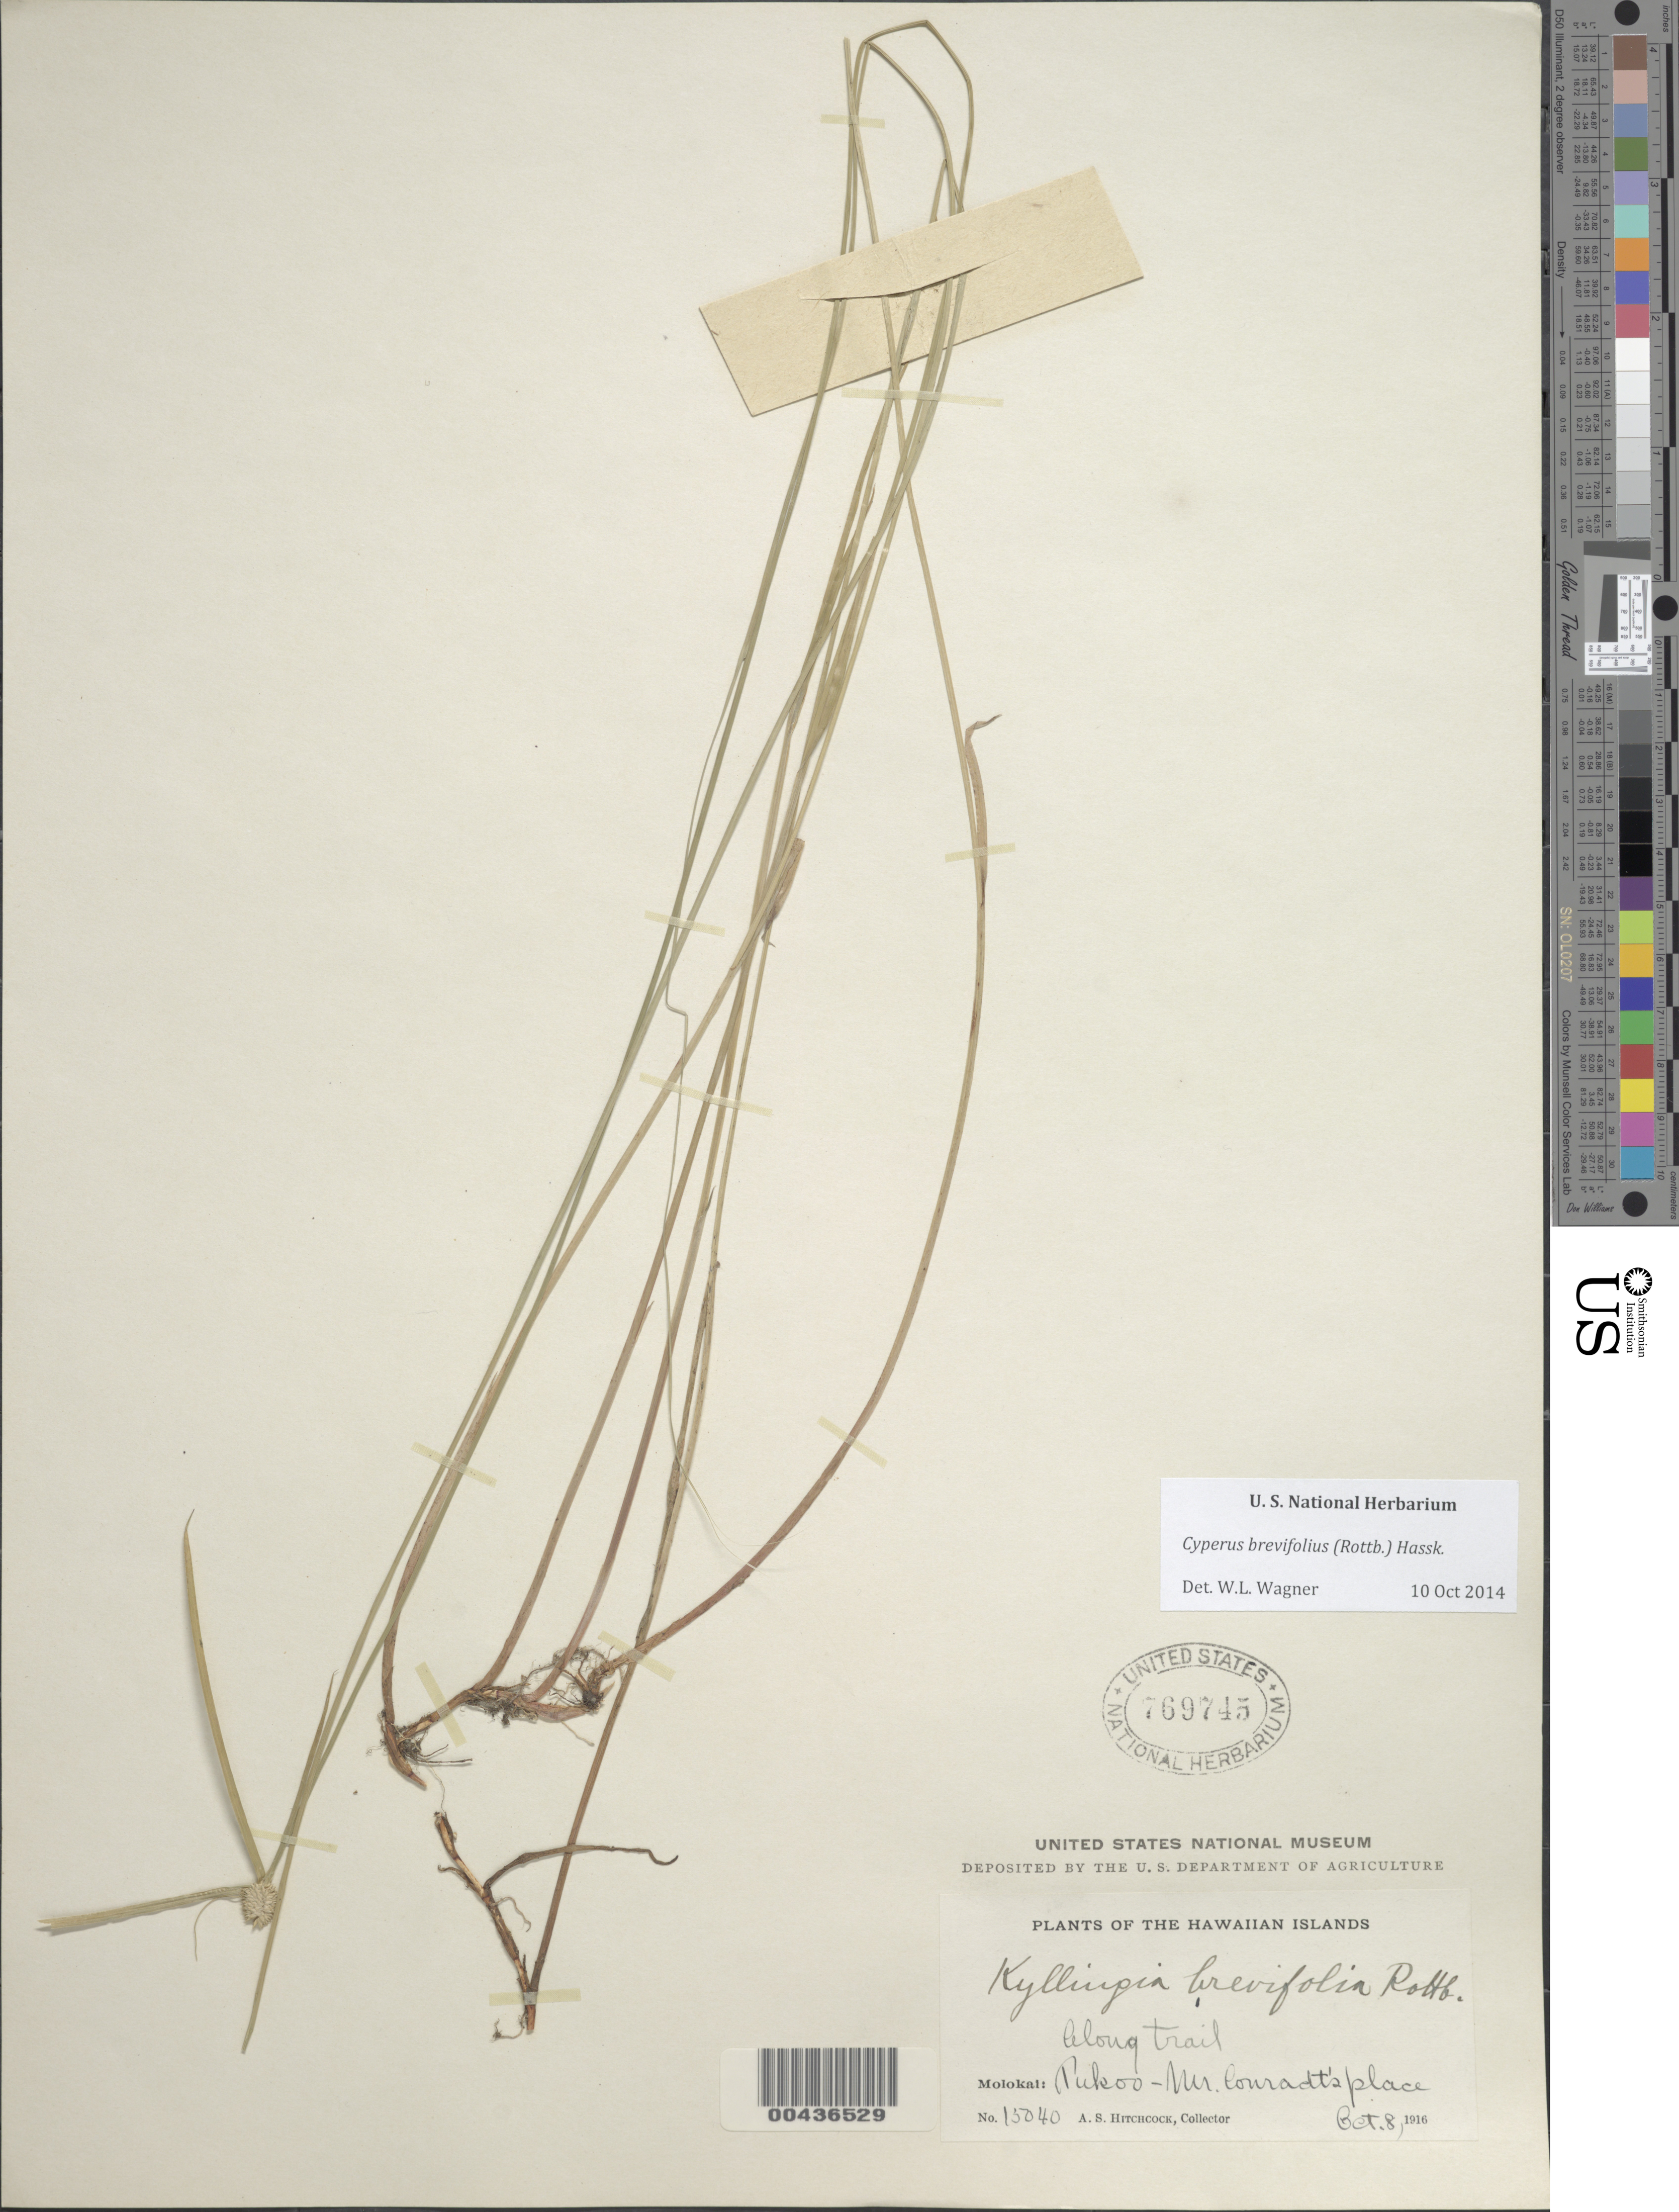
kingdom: Plantae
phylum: Tracheophyta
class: Liliopsida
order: Poales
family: Cyperaceae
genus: Cyperus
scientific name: Cyperus brevifolius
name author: (Rottb.) Hassk.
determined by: Wagner, W. L., (BOT), Smithsonian Institution - National Museum of Natural History (UNITED STATES)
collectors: A. S. Hitchcock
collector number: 15040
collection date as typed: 8 Oct 1916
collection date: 1916-10-08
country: United States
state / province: Hawaii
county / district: Maui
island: Moloka'i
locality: Pukoo - Mr. Conradt's place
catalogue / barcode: US 769745